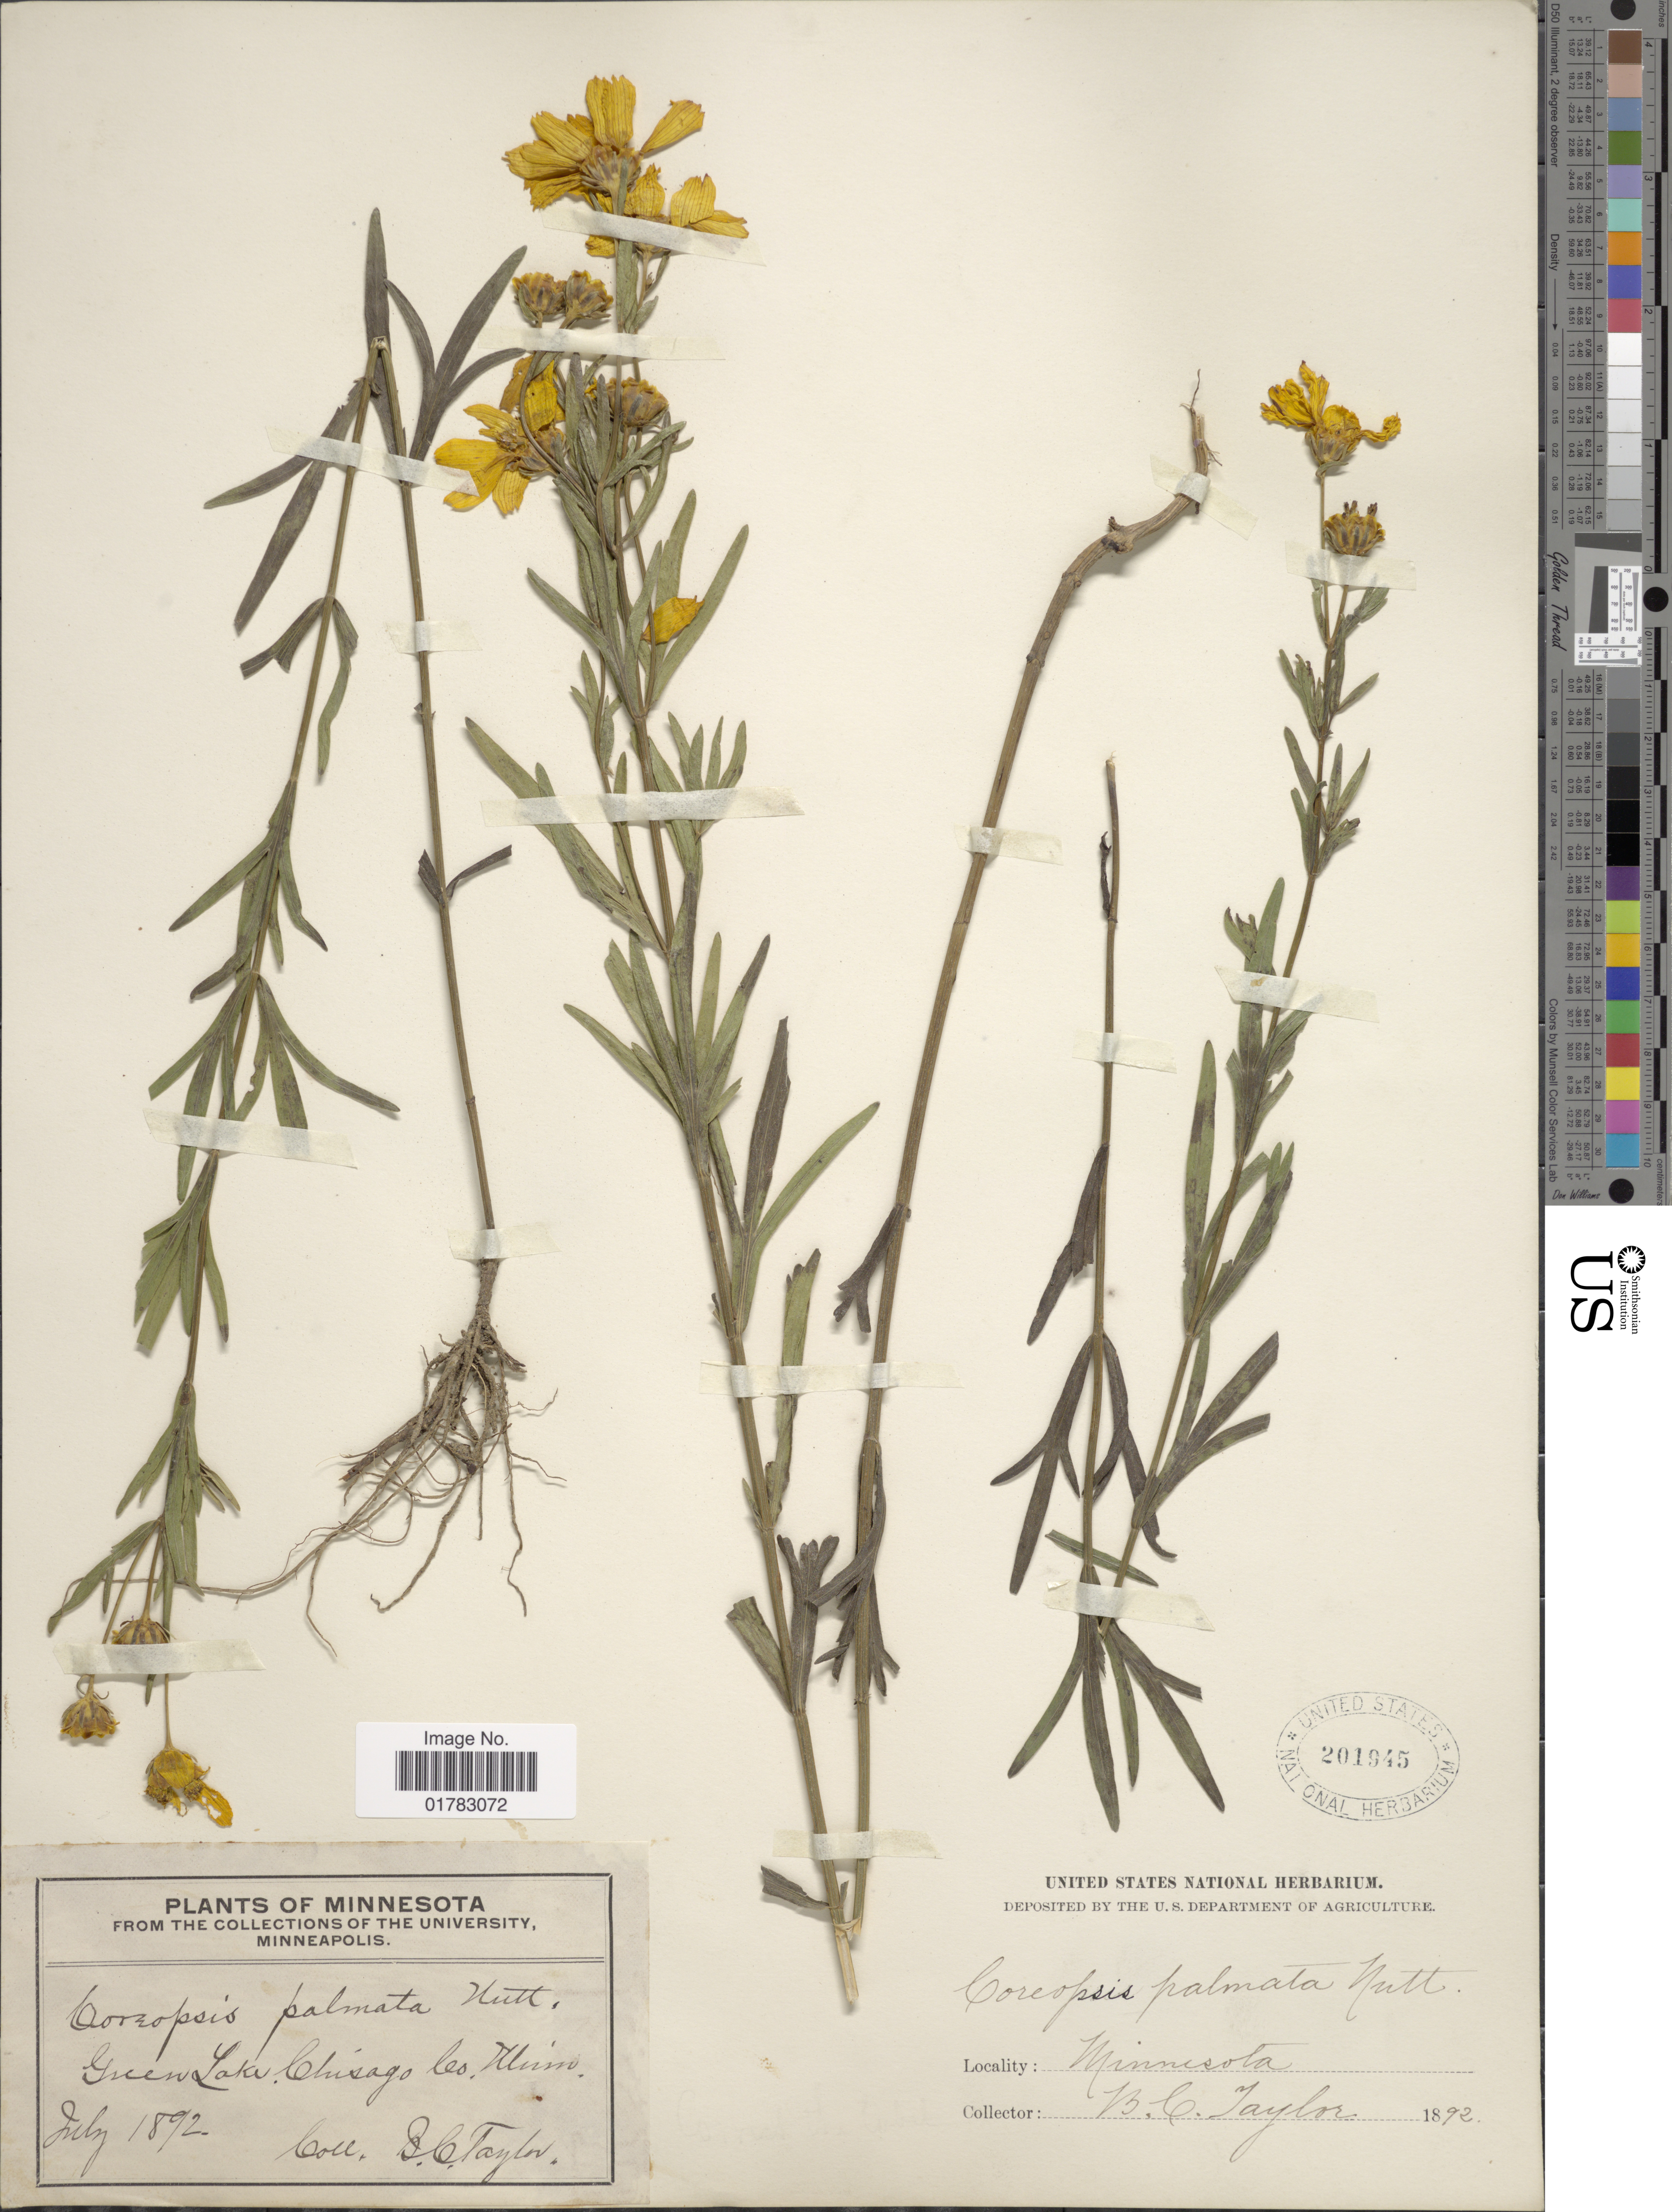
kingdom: Plantae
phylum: Tracheophyta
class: Magnoliopsida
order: Asterales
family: Asteraceae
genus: Coreopsis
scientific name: Coreopsis palmata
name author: Nutt.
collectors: B. C. Taylor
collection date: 1892-07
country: United States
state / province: Minnesota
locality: Green Lake. Chisago Co.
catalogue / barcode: US 201945